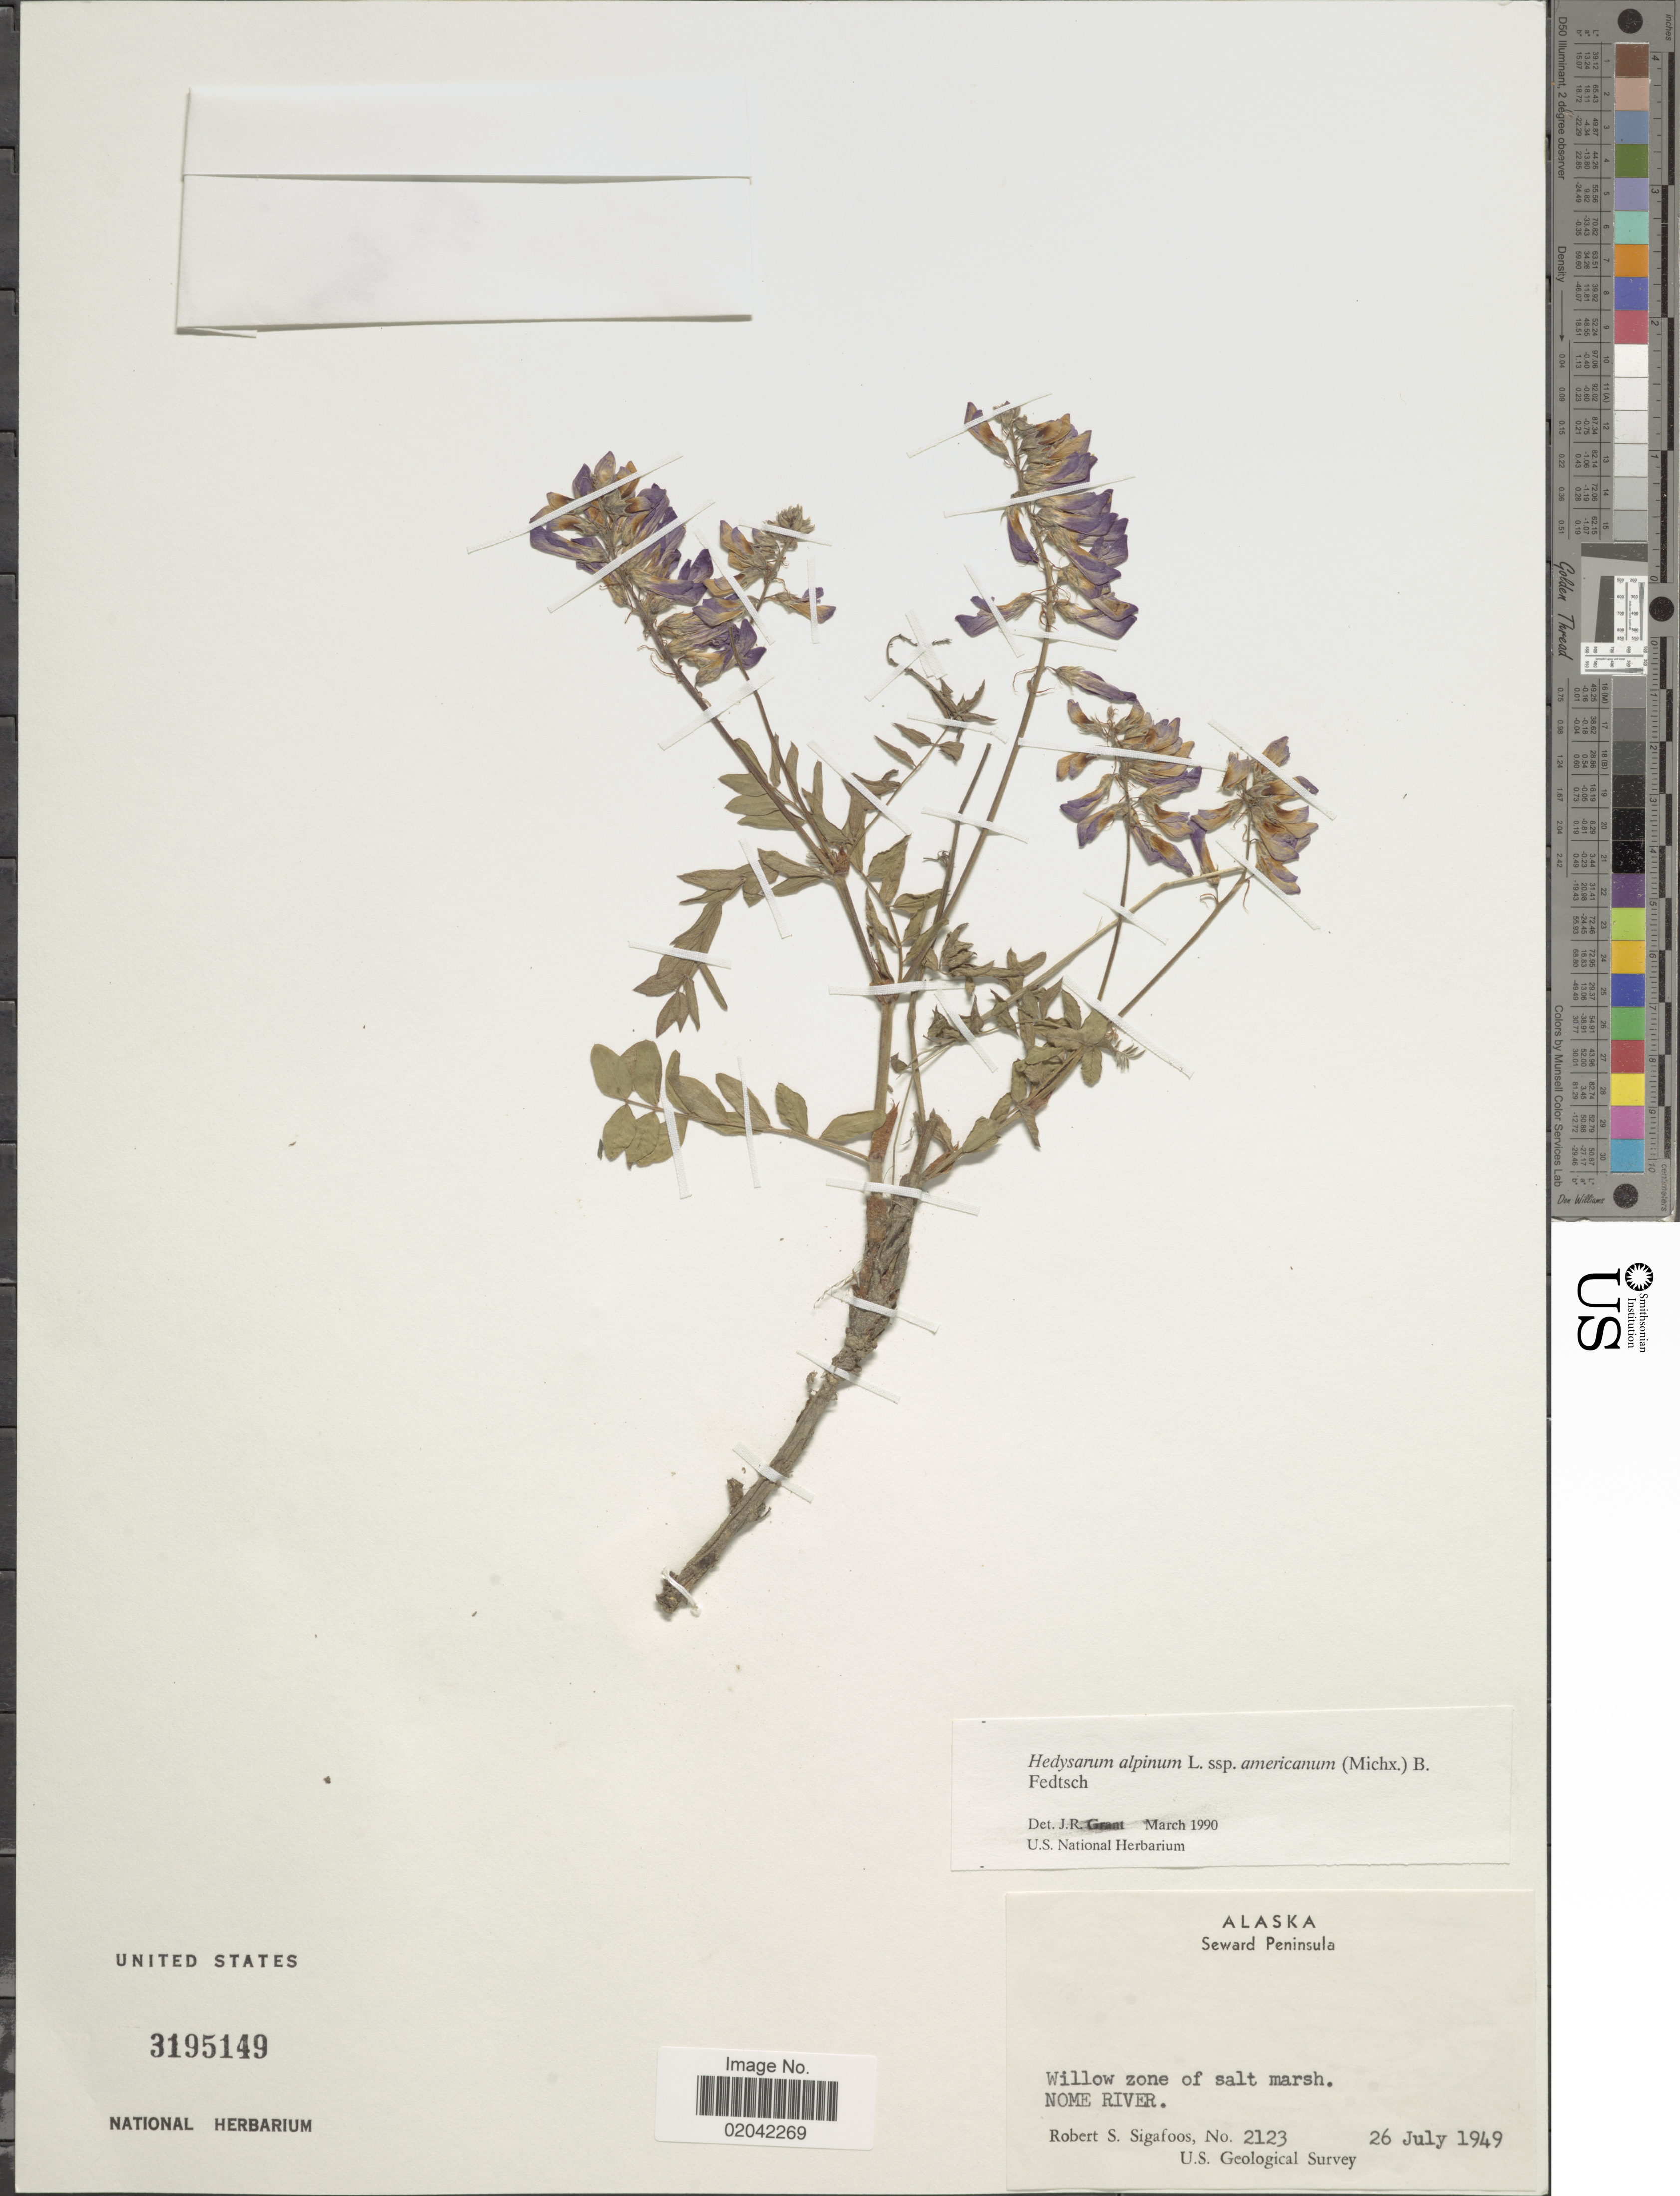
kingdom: Plantae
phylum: Tracheophyta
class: Magnoliopsida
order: Fabales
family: Fabaceae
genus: Hedysarum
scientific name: Hedysarum alpinum var. americanum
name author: Michx. ex Pursh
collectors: R. Sigafoos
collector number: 2123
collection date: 1949-07-26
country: United States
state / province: Alaska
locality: Seward Peninsula. Willow zone of salt marsh. Nome River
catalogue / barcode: US 3195149